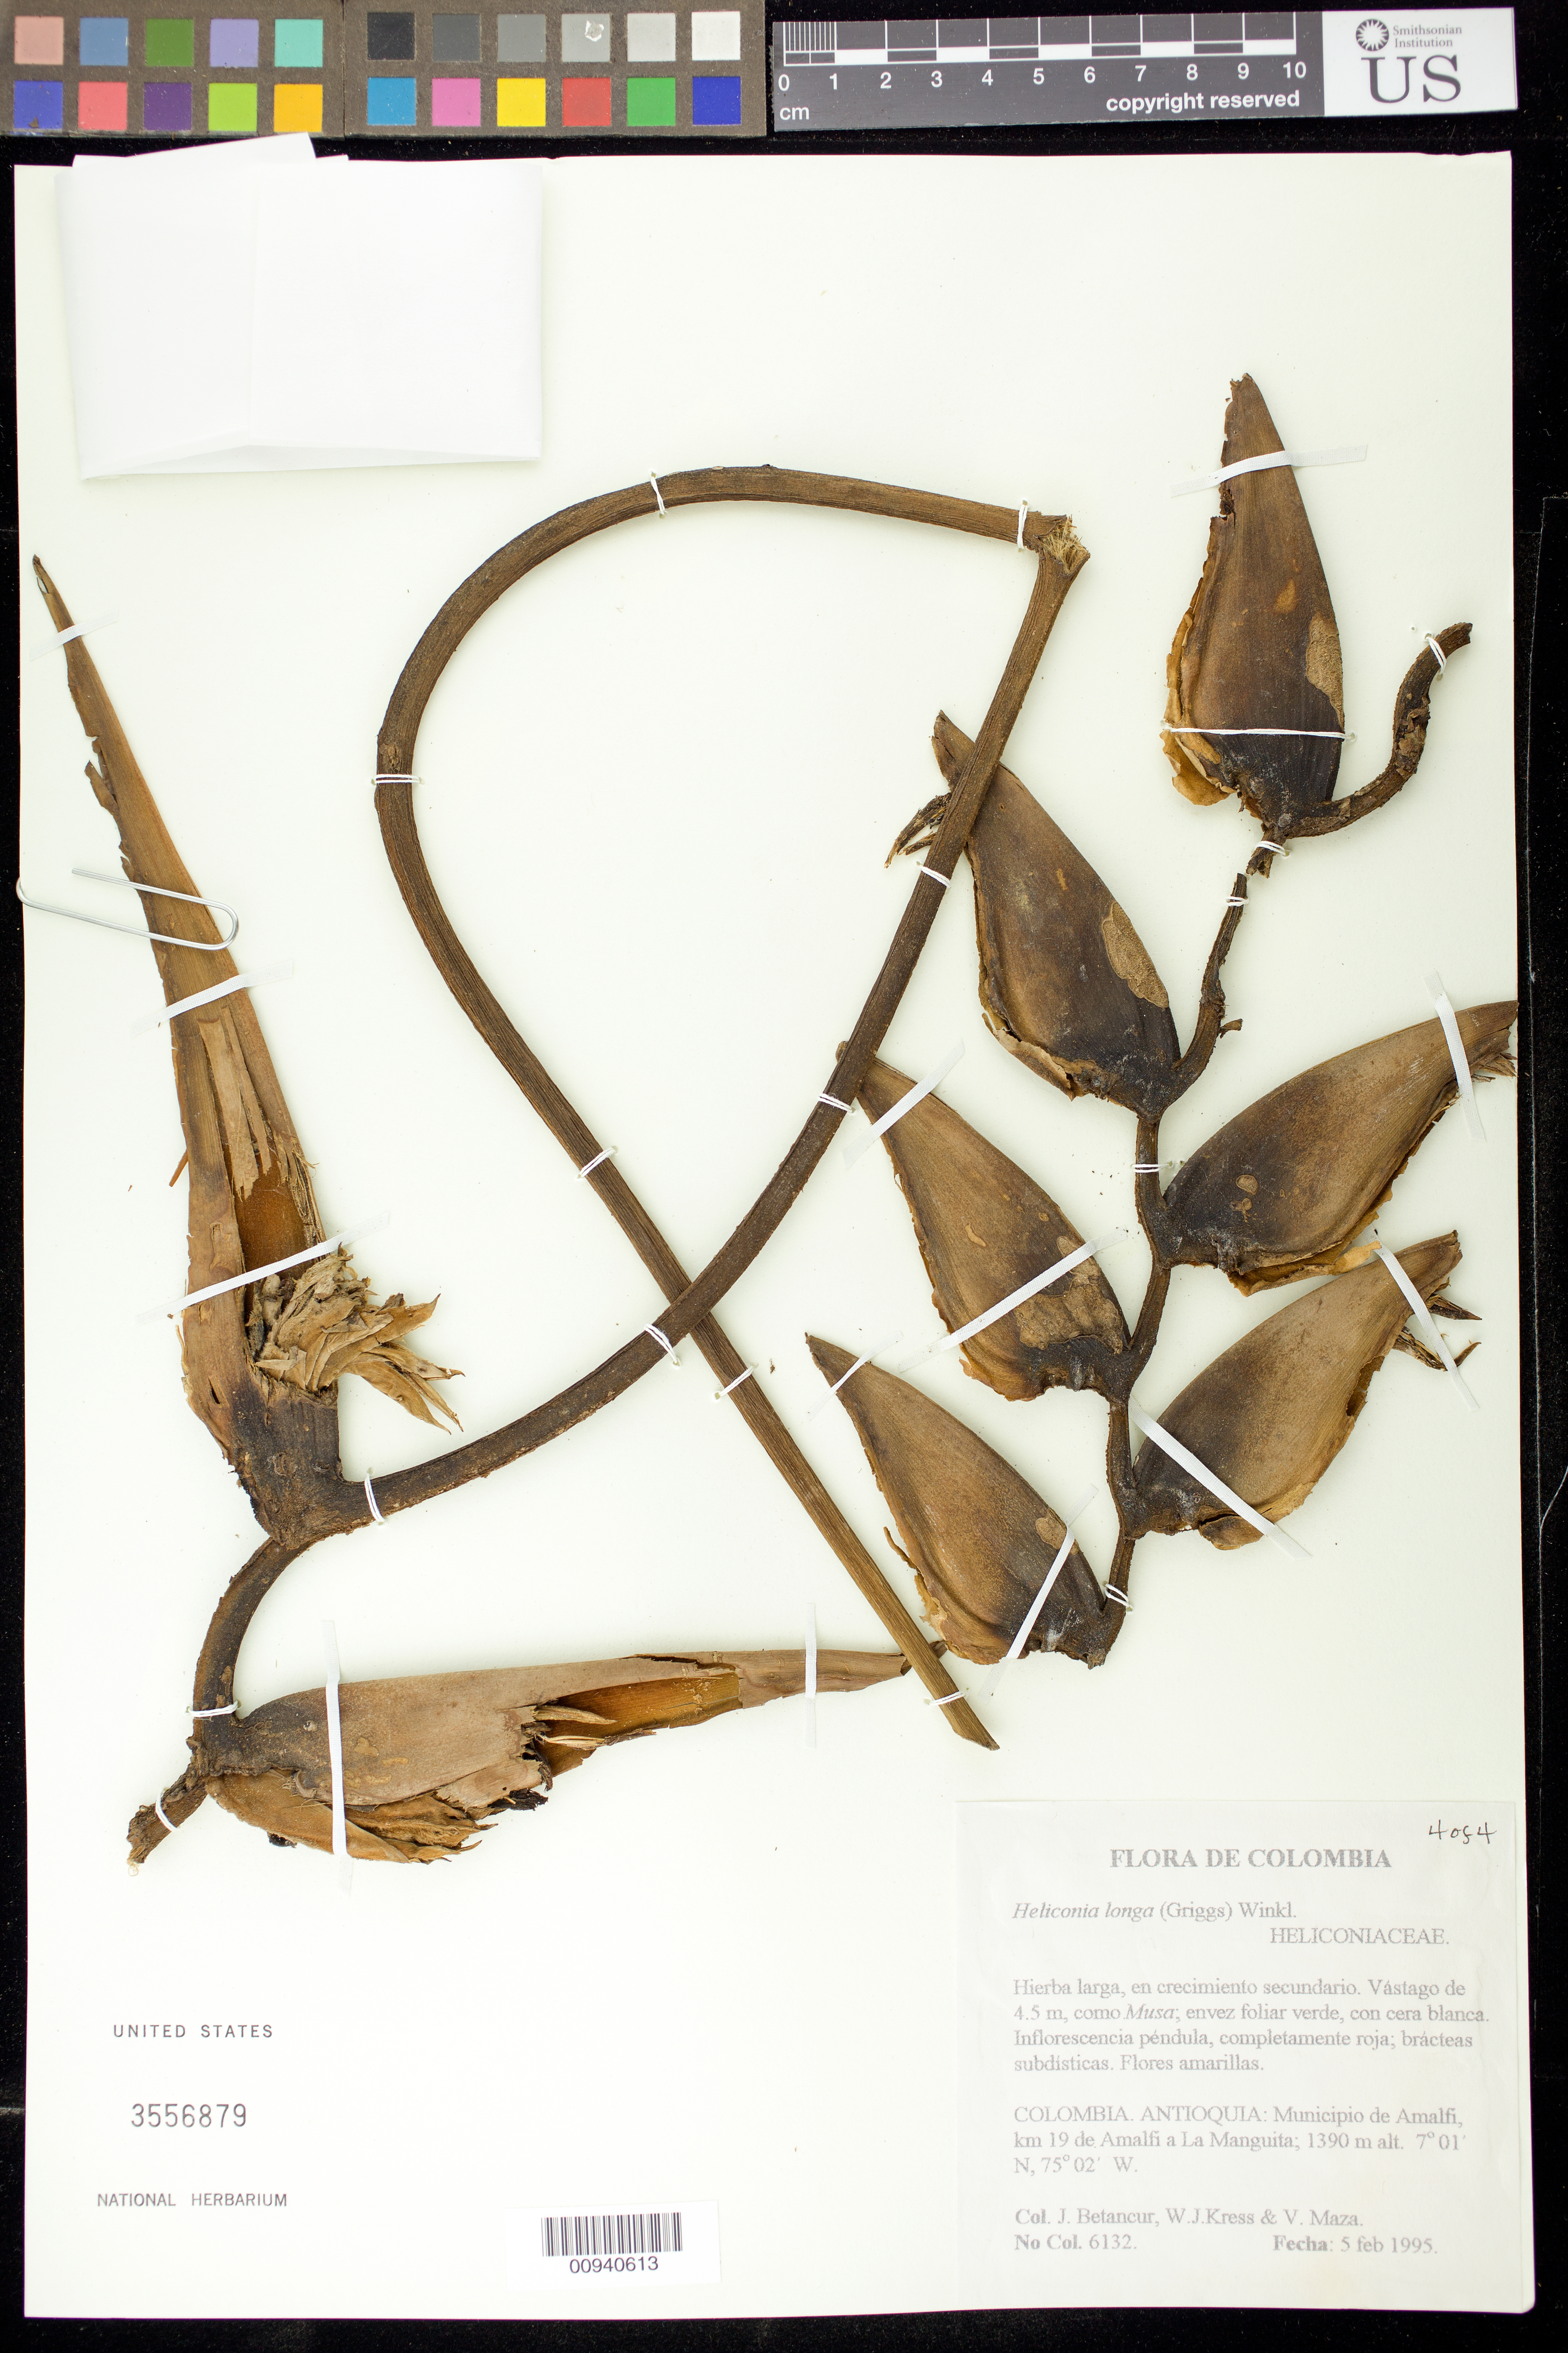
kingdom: Plantae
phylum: Tracheophyta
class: Liliopsida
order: Zingiberales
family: Heliconiaceae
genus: Heliconia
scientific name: Heliconia longa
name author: (R.F. Griggs) H.J.P. Winkl.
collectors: J. C. Betancur, W. J. Kress & V. Maza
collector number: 6132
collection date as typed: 05 Feb 1995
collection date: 1995-02-05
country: Colombia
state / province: Antioquia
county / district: Amalfi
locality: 19 km from Amalfi on the road to La Manguita.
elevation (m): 1390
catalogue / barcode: US 3556879